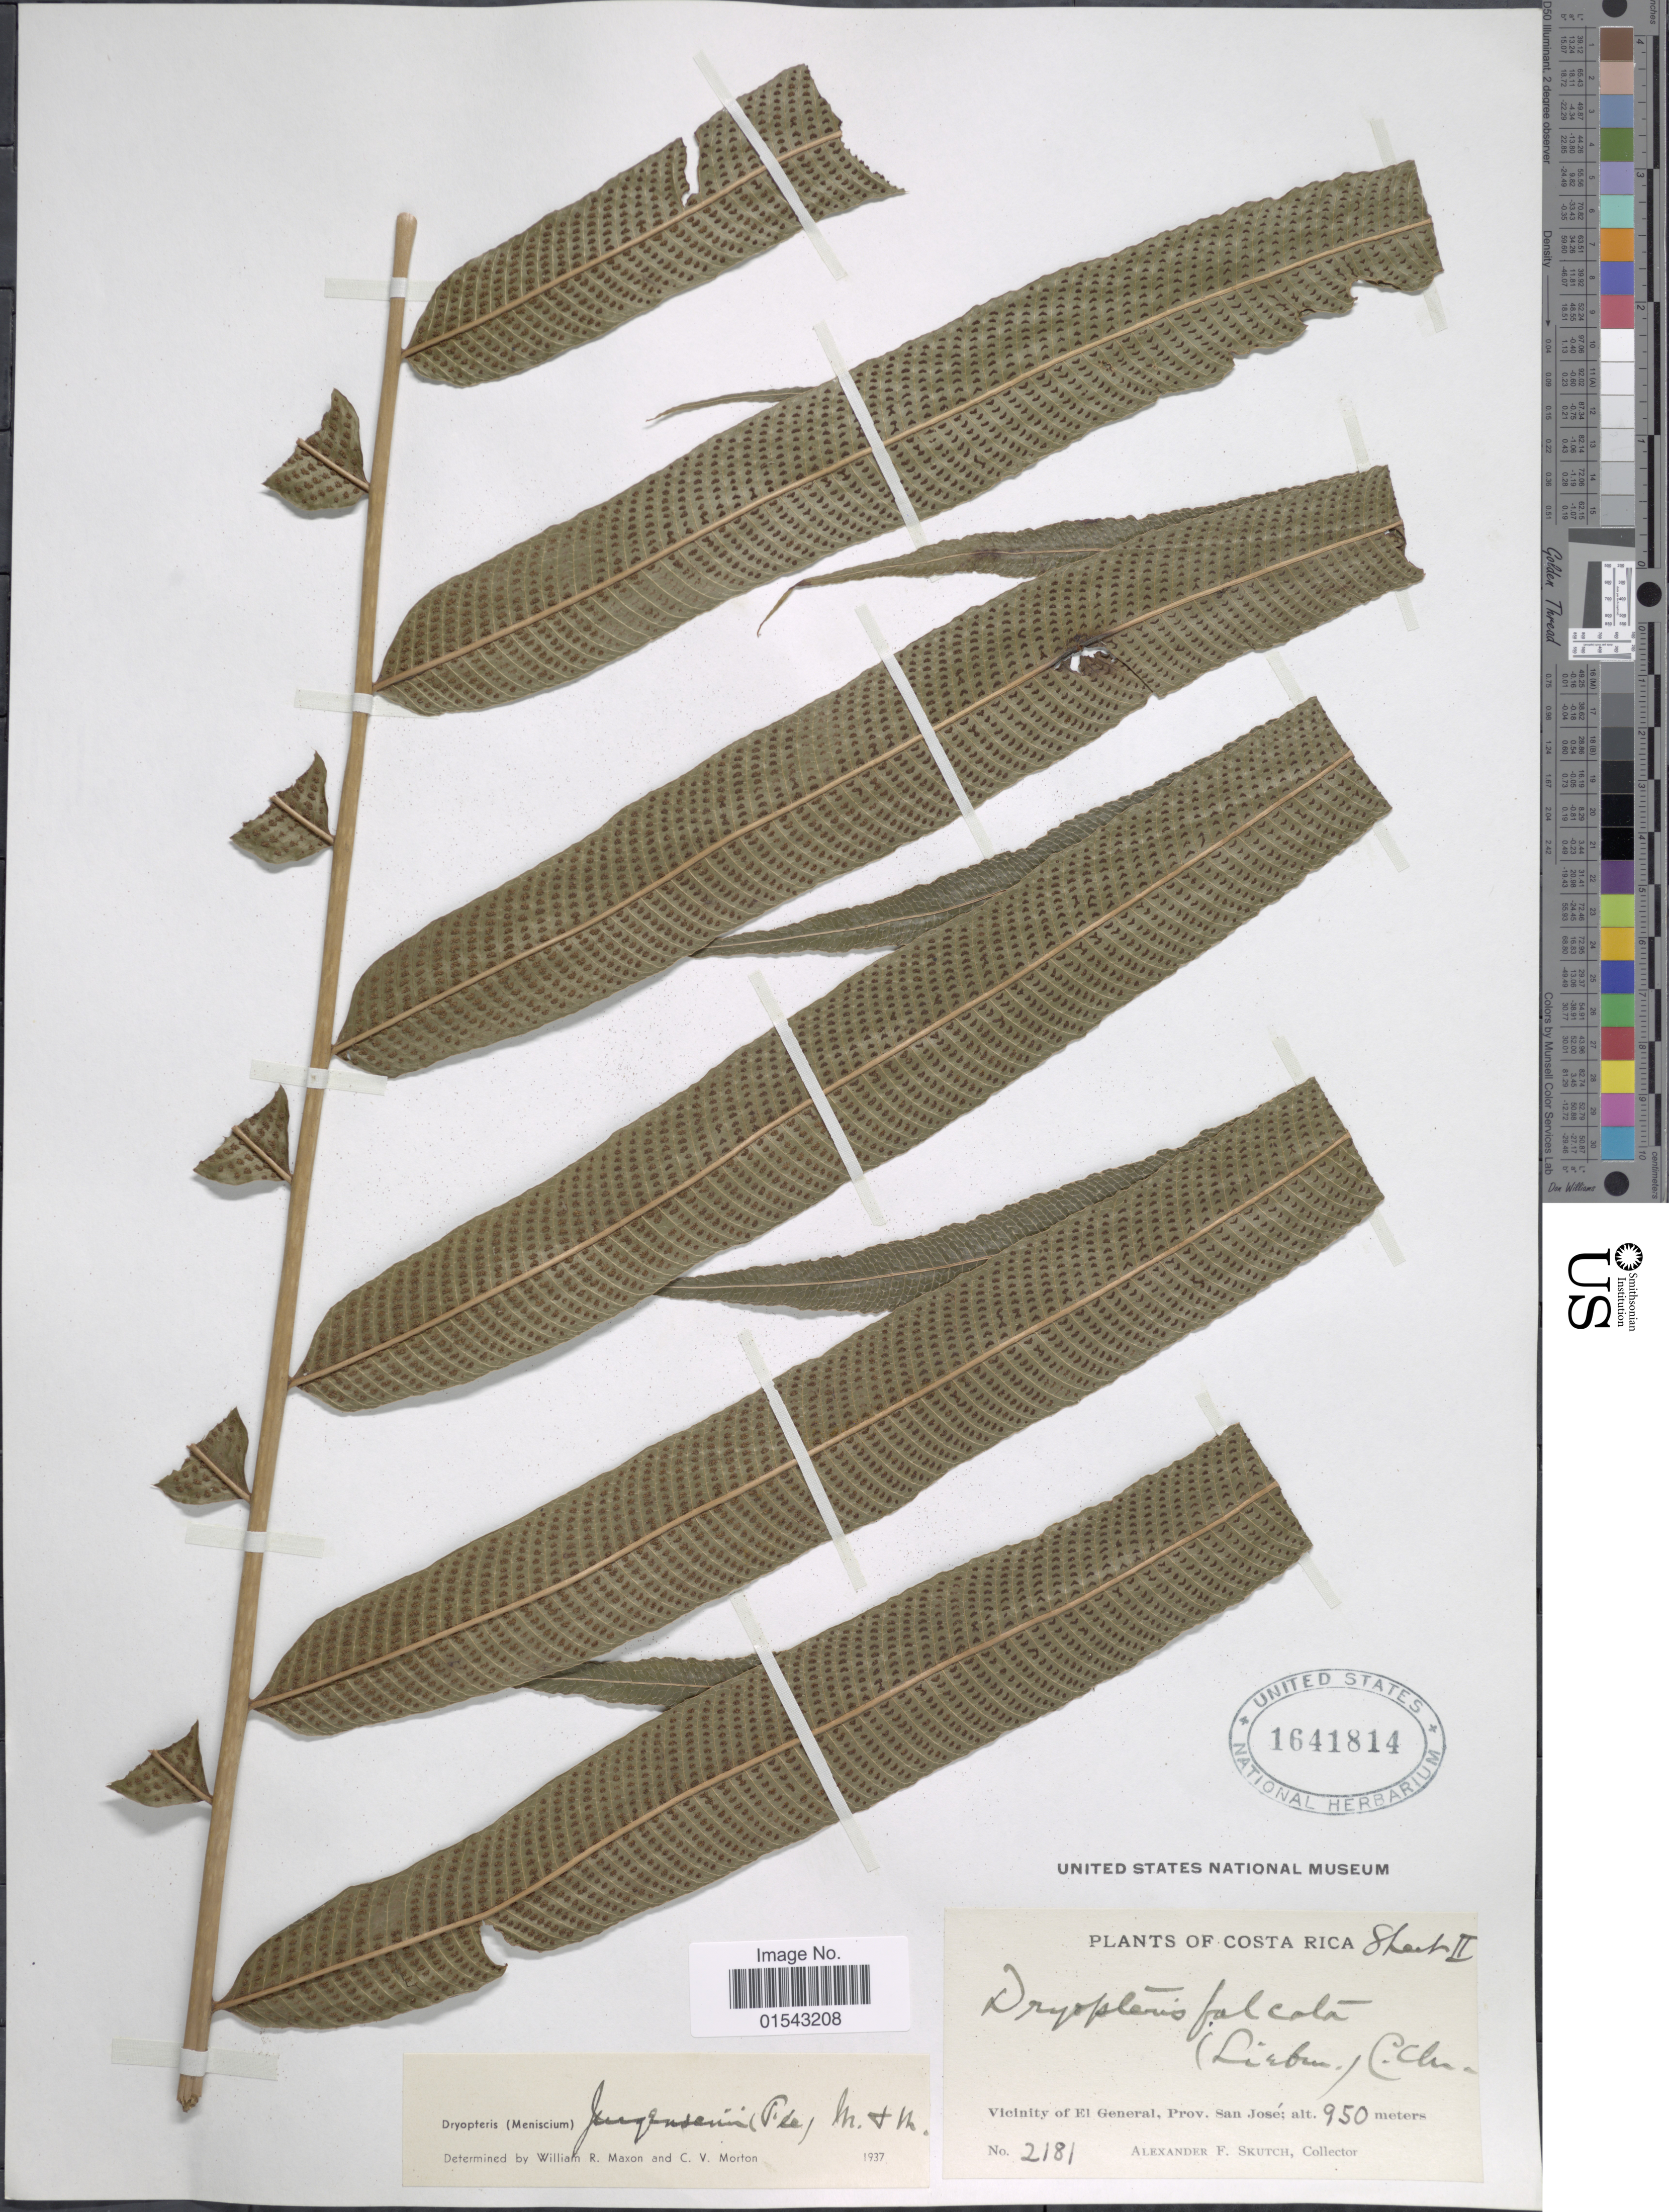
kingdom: Plantae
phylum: Tracheophyta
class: Polypodiopsida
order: Polypodiales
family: Thelypteridaceae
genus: Meniscium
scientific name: Meniscium falcatum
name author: Liebm.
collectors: A. F. Skutch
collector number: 2181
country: Costa Rica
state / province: San José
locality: Vicinity of El General, Prov. San Jose, Costa Rica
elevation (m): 950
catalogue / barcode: US 1641814